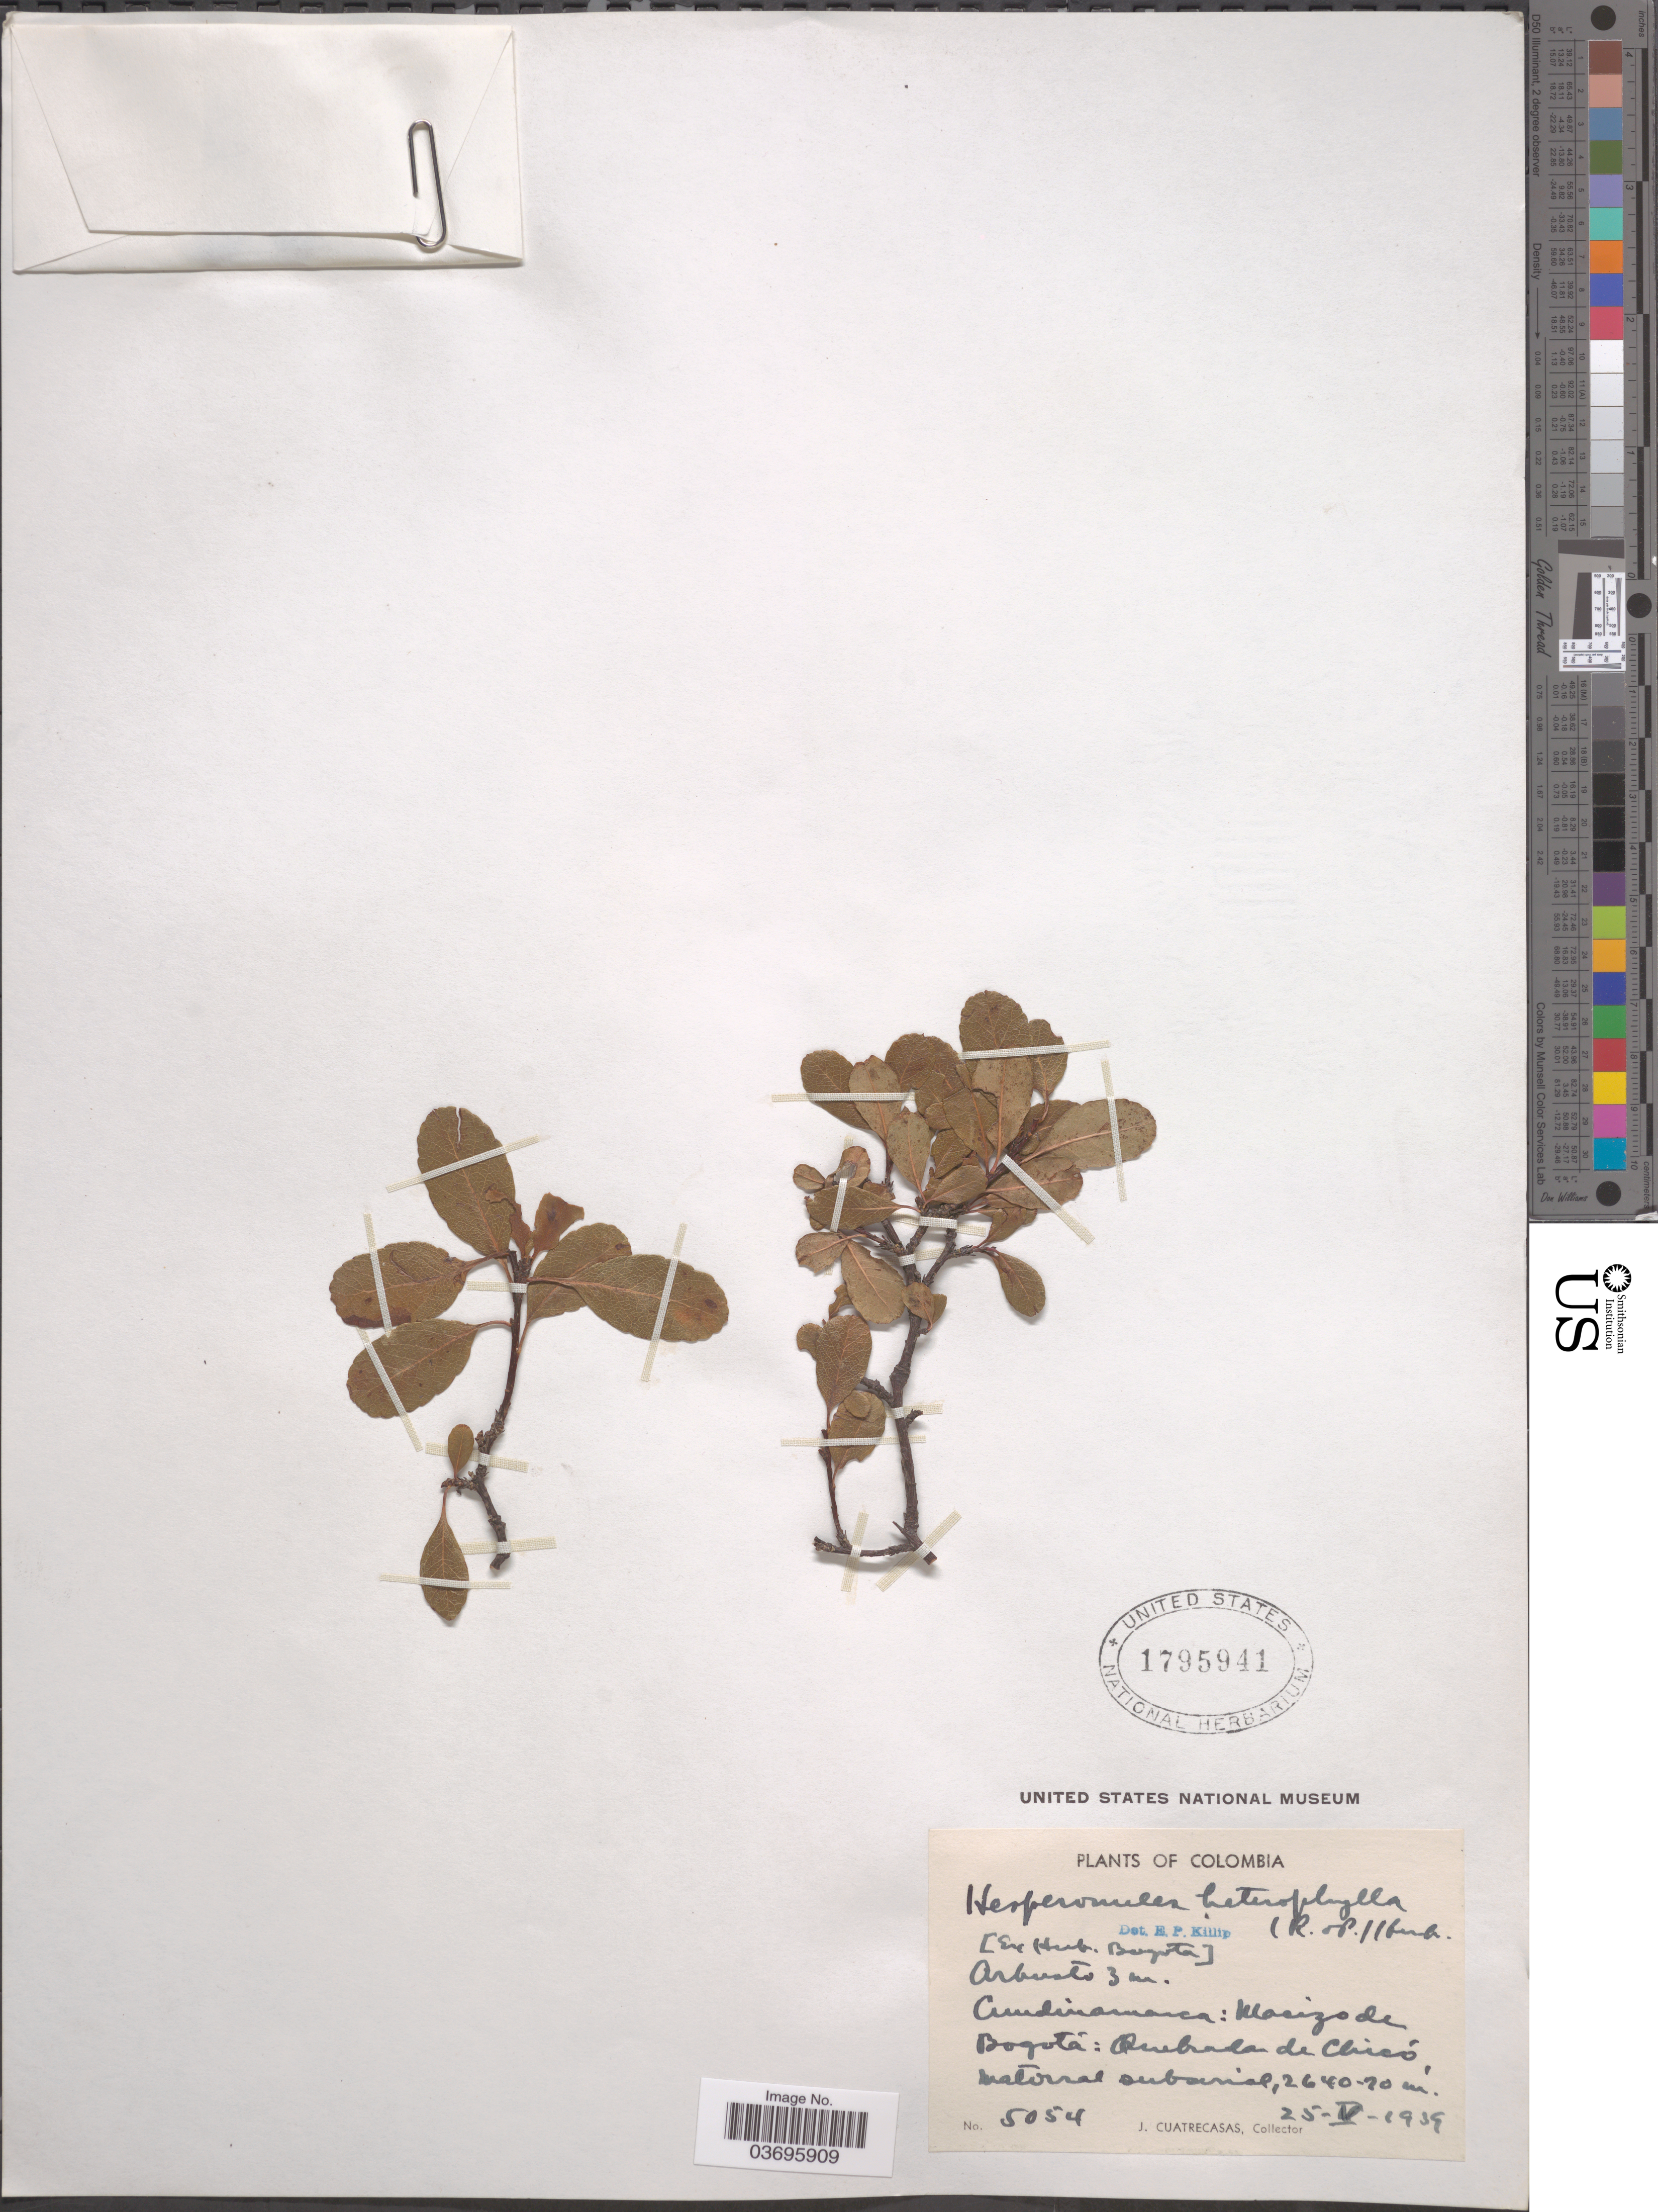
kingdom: Plantae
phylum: Tracheophyta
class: Magnoliopsida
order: Rosales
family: Rosaceae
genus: Hesperomeles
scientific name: Hesperomeles heterophylla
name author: (Ruiz & Pav.) Hook.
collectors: J. Cuatrecasas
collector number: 5054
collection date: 1939-05-25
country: Colombia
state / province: Cundinamarca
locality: Macizo de Bogotá: Quebrada de Chicó.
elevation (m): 2640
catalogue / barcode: US 1795941